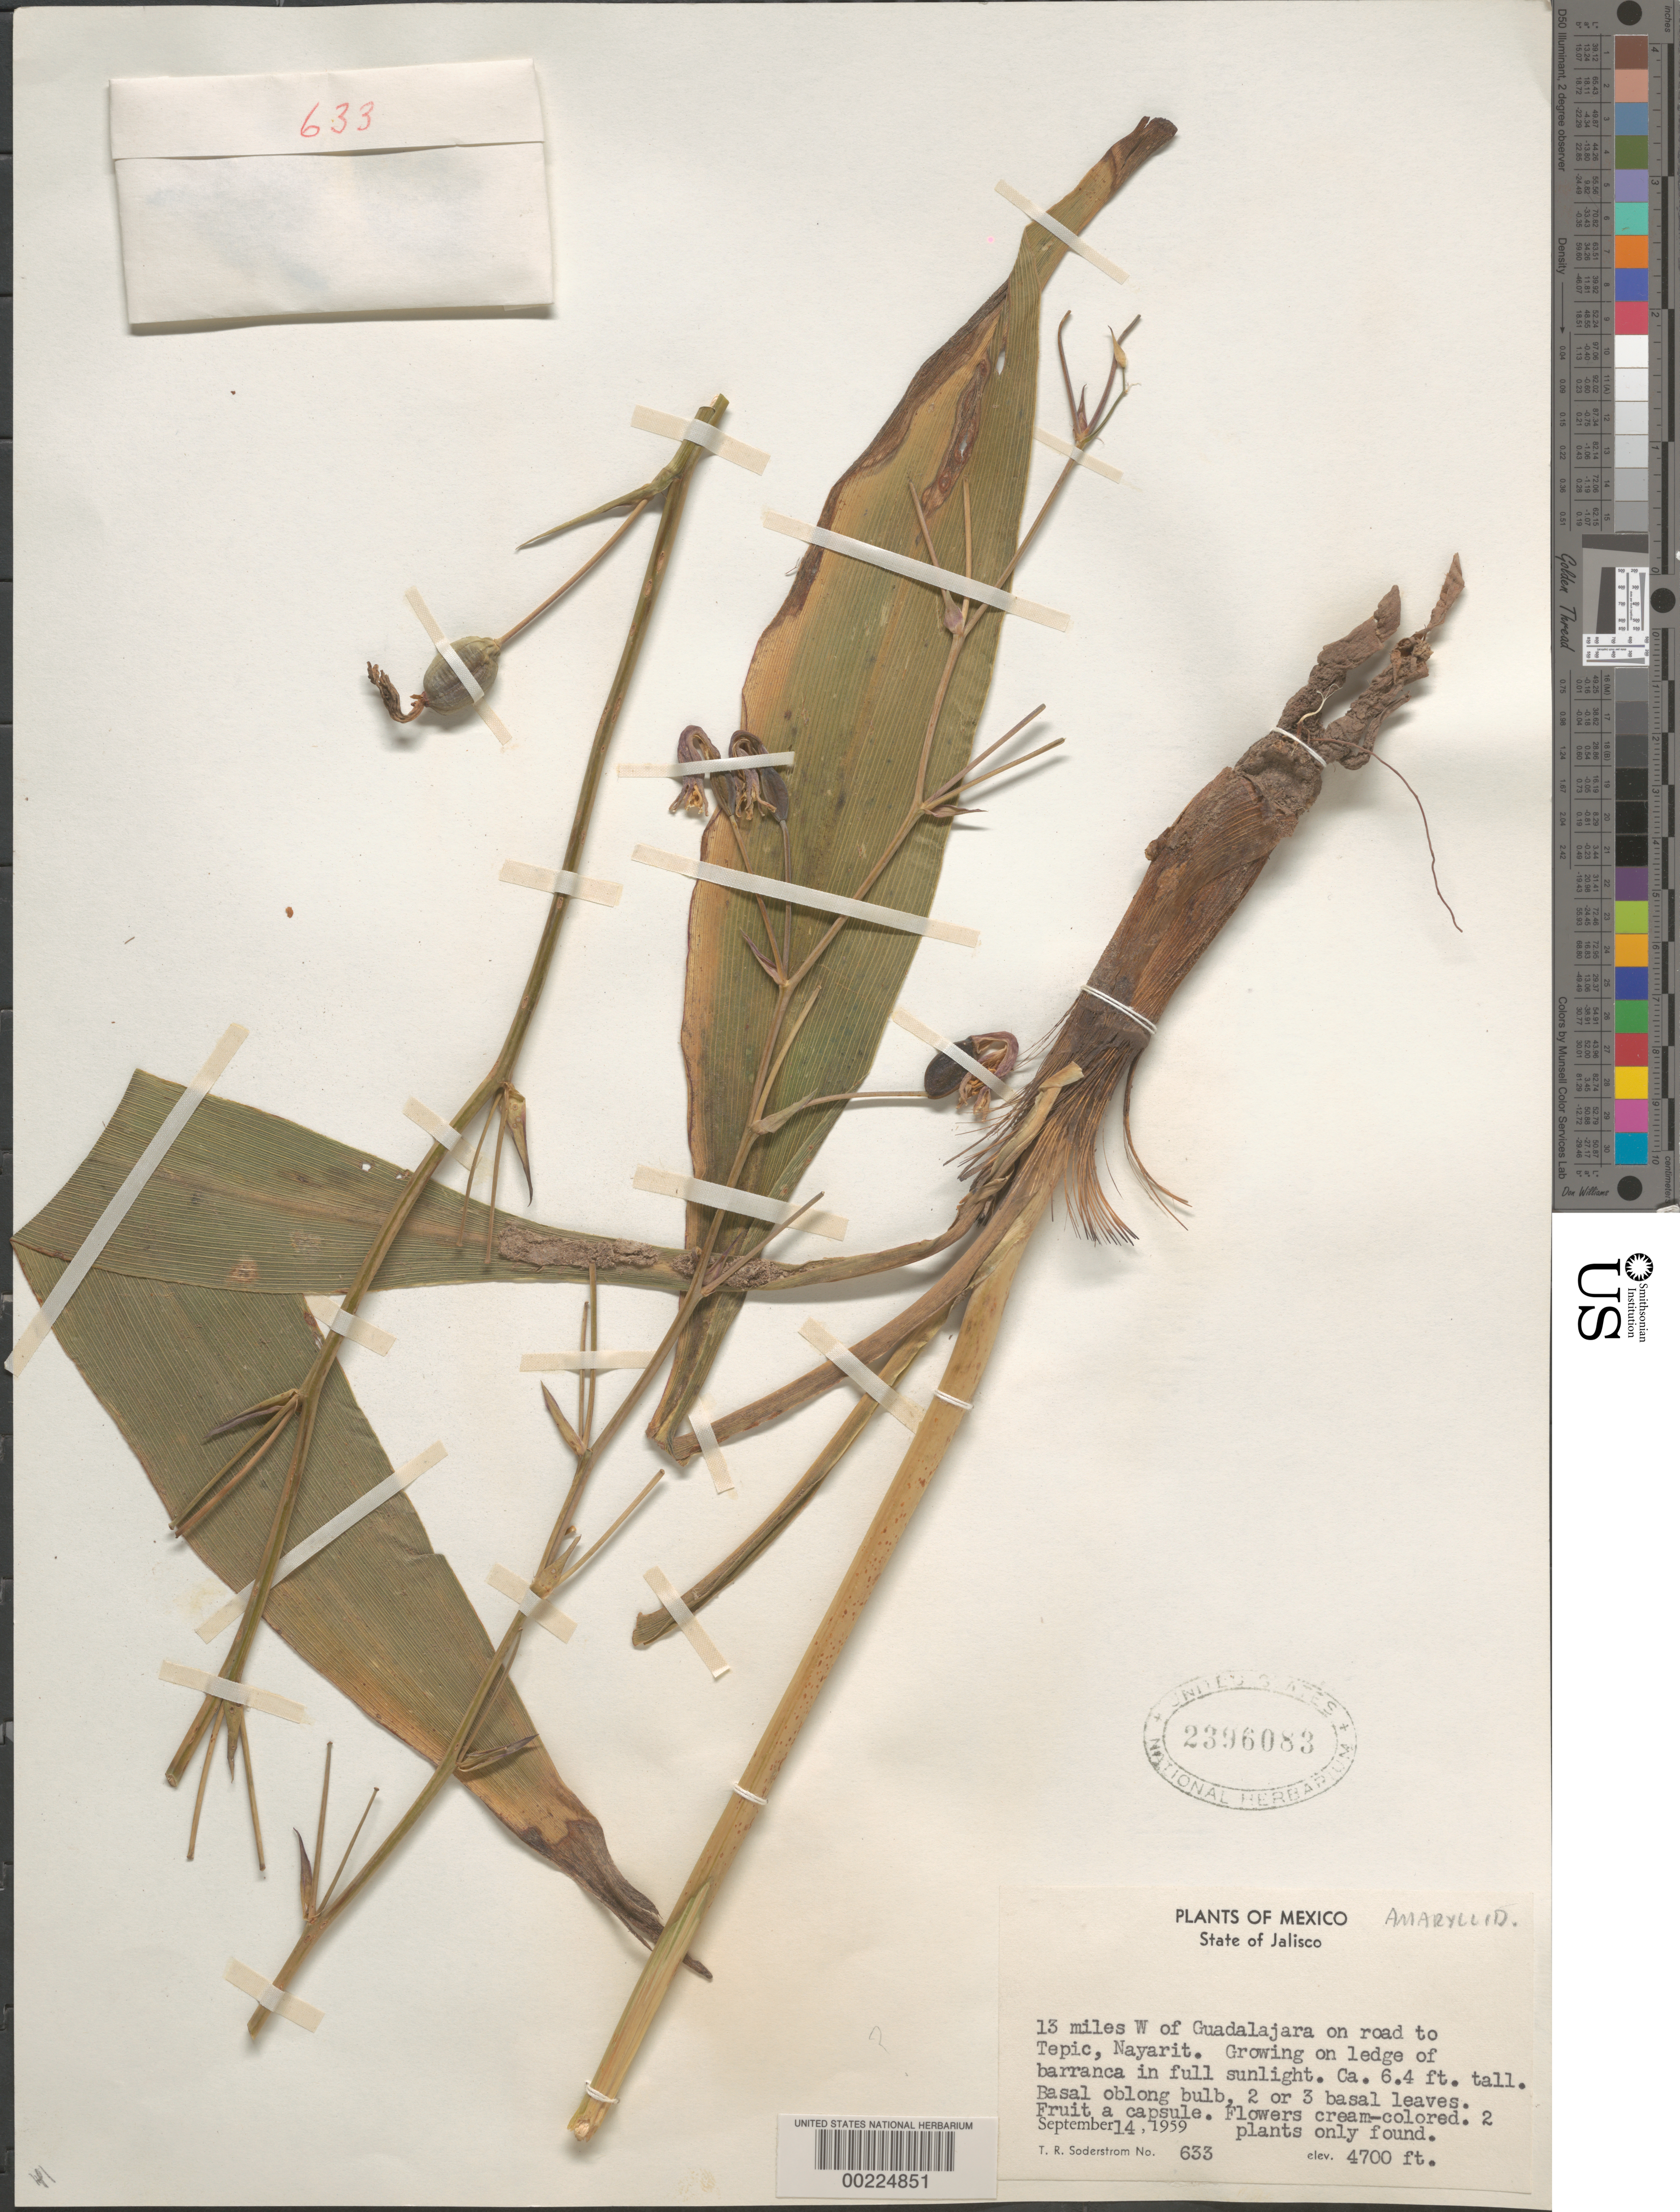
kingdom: Plantae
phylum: Tracheophyta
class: Liliopsida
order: Asparagales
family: Amaryllidaceae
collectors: T. R. Soderstrom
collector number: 633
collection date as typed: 14 Sep 1959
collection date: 1959-09-14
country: Mexico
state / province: Jalisco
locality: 13 mi W of Guadalajara on road to Tepic, Nayarit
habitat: Ledge of barranca in full sunlight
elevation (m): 1433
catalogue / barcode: US 2396083